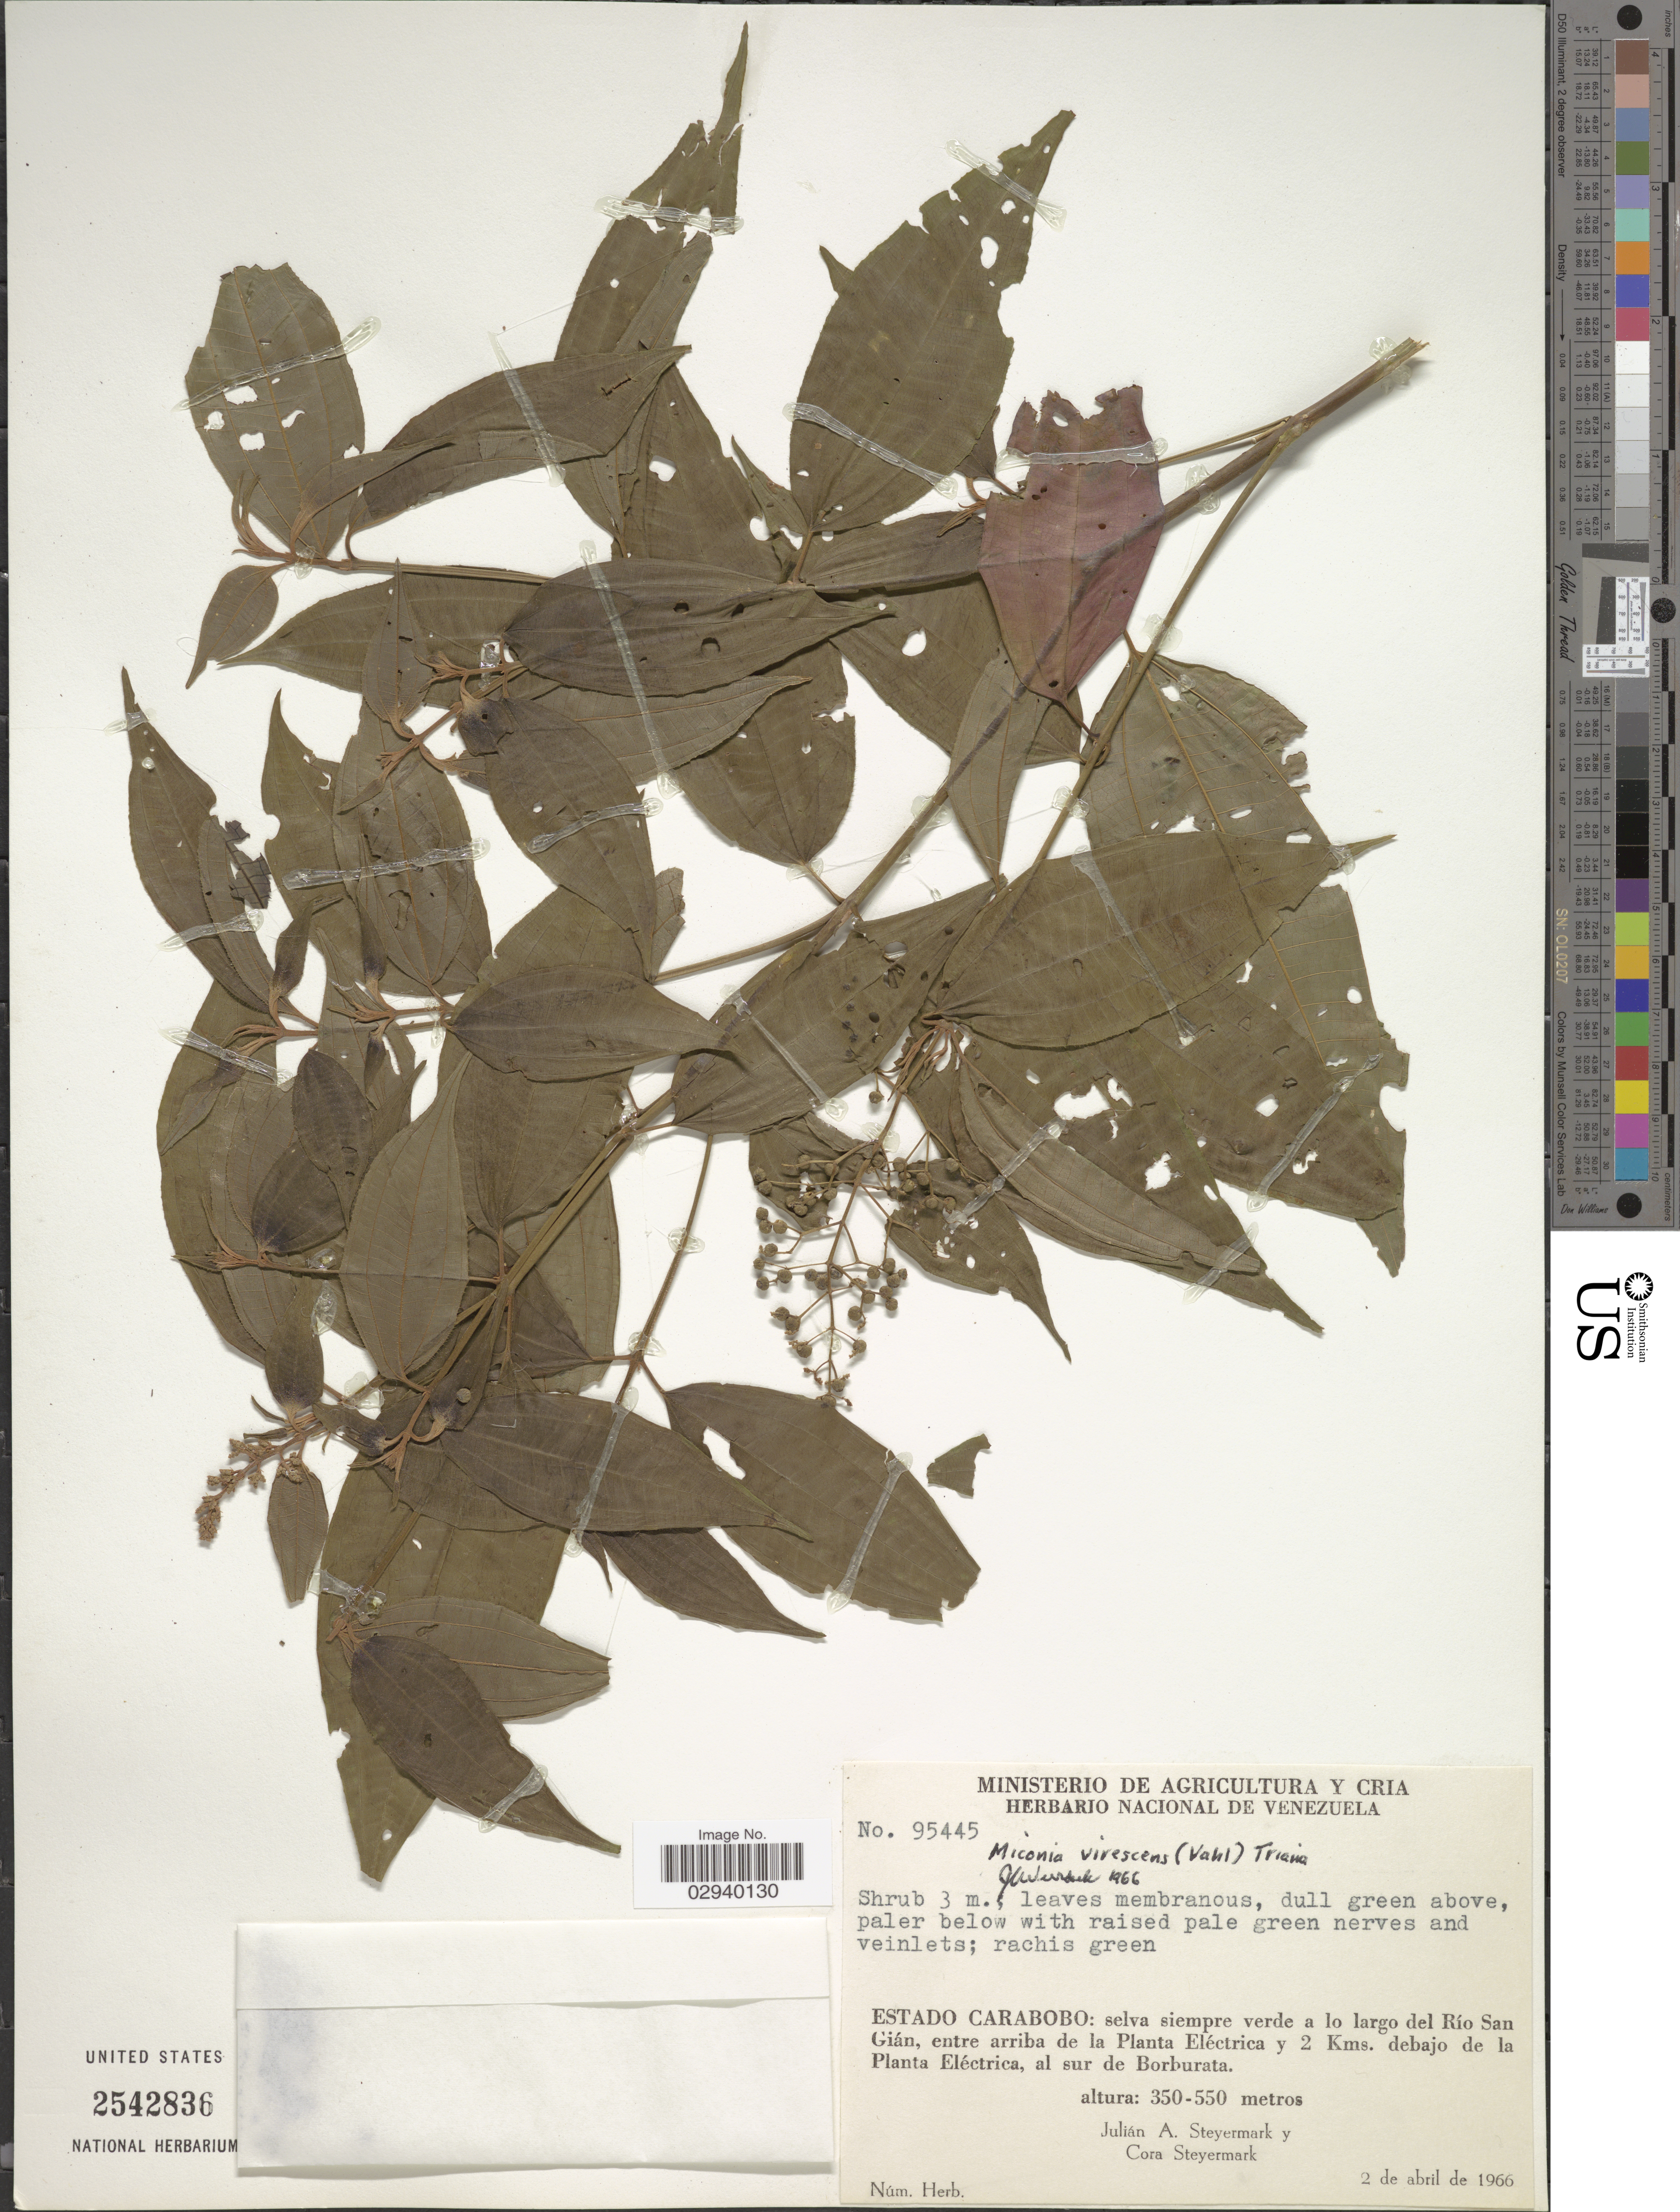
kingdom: Plantae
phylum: Tracheophyta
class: Magnoliopsida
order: Myrtales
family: Melastomataceae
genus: Miconia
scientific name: Miconia laevigata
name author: (L.) D. Don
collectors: J. Steyermark & C. Steyermark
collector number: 95445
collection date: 1966-04-02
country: Venezuela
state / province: Carabobo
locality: Selva siempre verde a lo largo del Río San Gián, entre arriba de la Planta Eléctrica y 2 Kms. debajo de la Planta Eléctrica, al sur de Borburata.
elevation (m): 350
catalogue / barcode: US 2542836